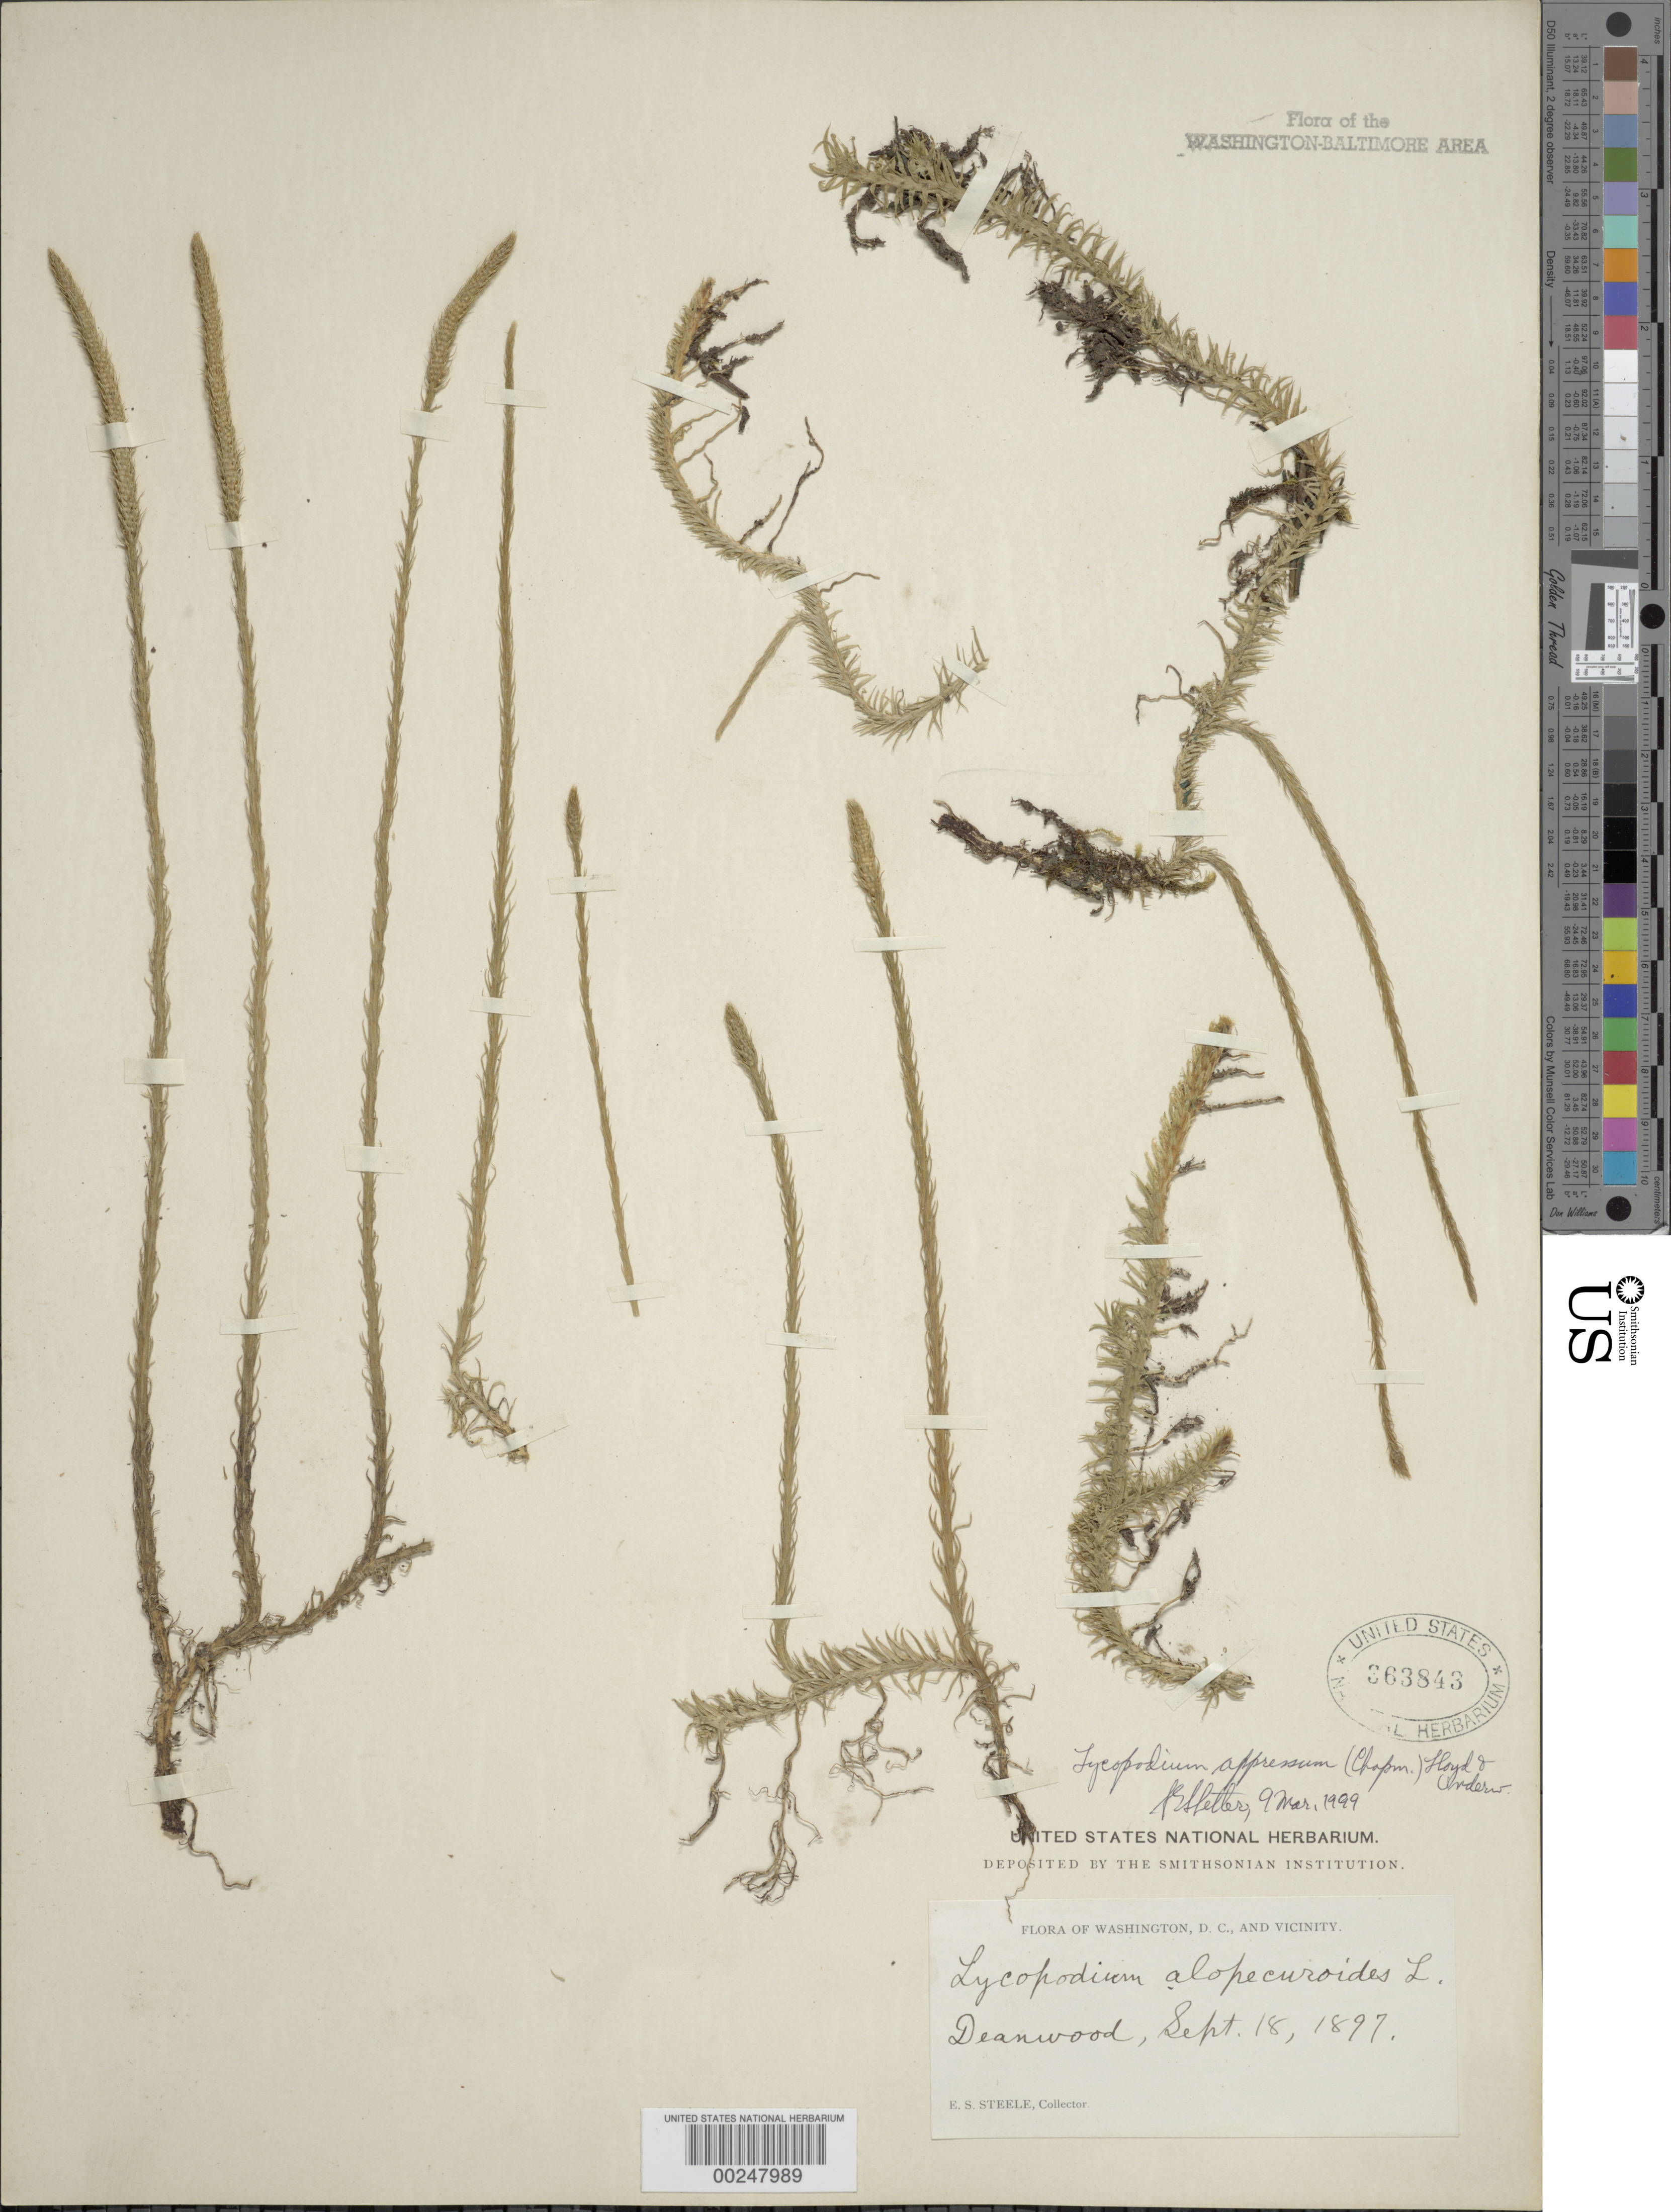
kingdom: Plantae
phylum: Tracheophyta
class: Lycopodiopsida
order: Lycopodiales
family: Lycopodiaceae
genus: Lycopodiella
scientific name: Lycopodiella appressa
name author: (Chapm.) Cranfill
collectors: E. Steele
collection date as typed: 18 Sep 1897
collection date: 1897-09-18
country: United States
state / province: District of Columbia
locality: Deanwood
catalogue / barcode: US 363843